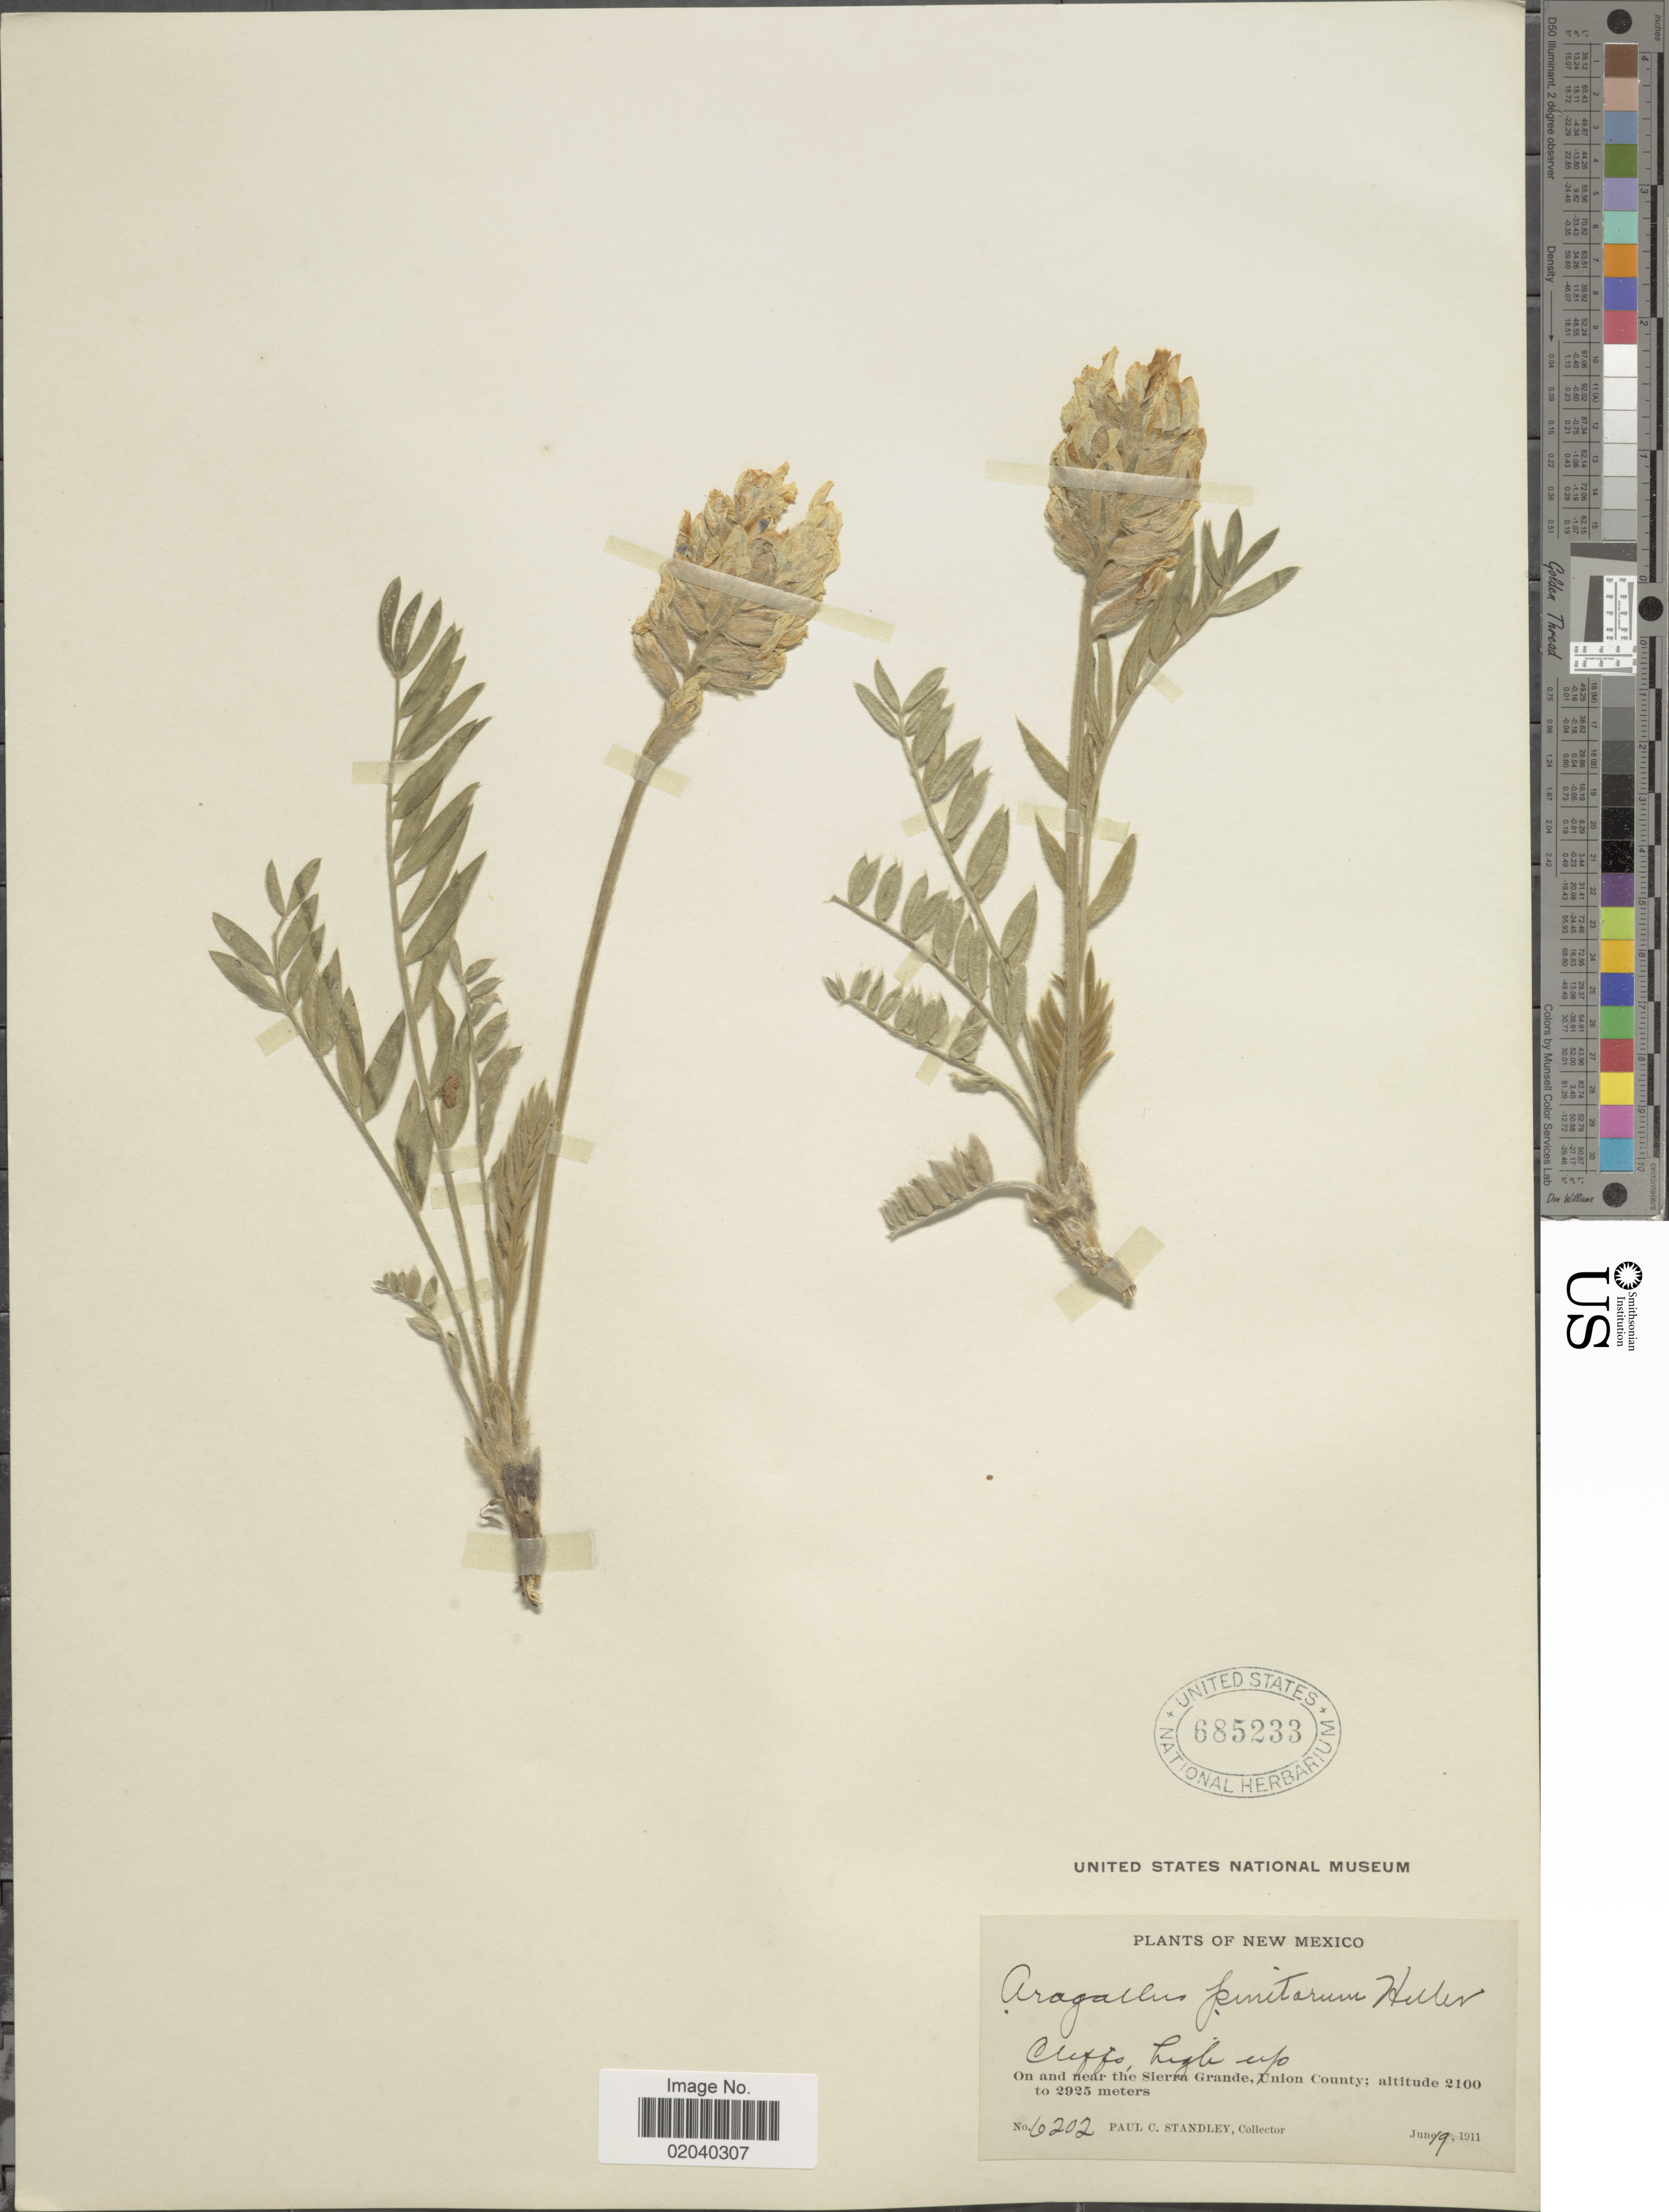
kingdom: Plantae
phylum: Tracheophyta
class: Magnoliopsida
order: Fabales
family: Fabaceae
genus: Oxytropis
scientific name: Oxytropis sericea var. sericea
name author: Nutt.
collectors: P. C. Standley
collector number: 6202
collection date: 1911-06-19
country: United States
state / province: New Mexico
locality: Cliffs, high up. On and near the Sierra Grande, Union County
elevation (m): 2100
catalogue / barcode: US 685233